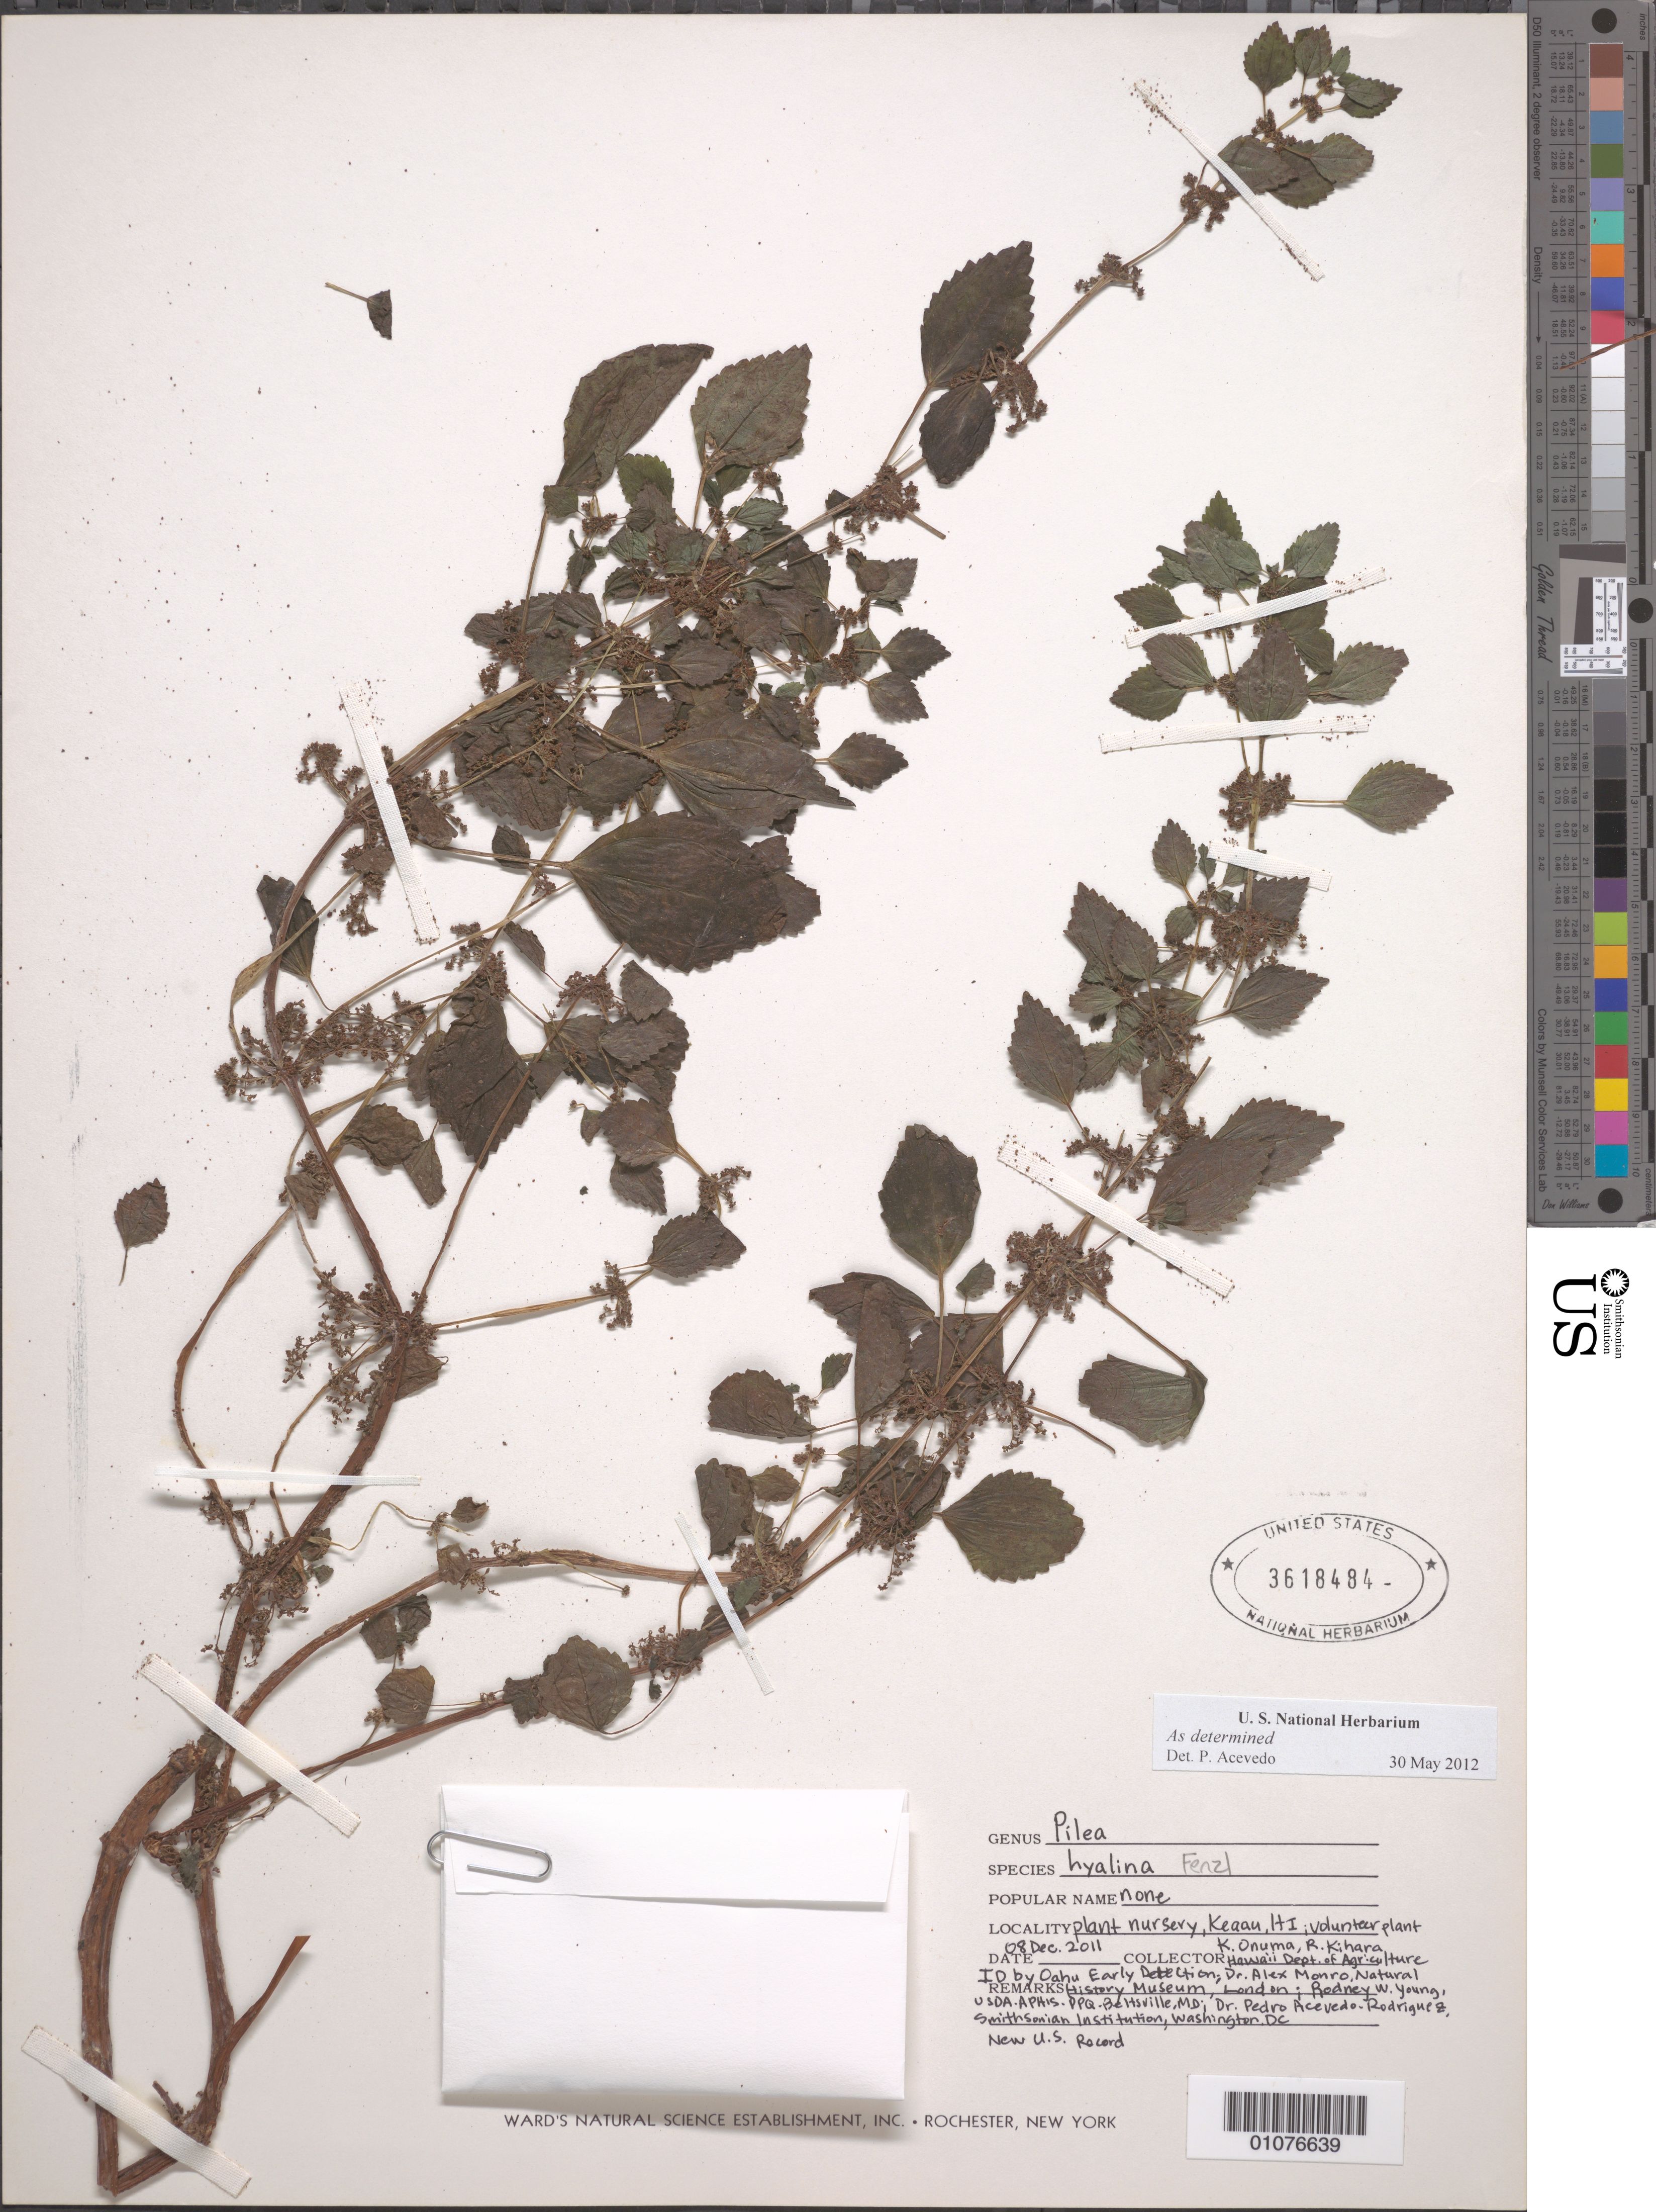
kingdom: Plantae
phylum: Tracheophyta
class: Magnoliopsida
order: Rosales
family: Urticaceae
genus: Pilea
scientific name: Pilea hyalina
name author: Fenzl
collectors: K. Onuma & R. Kihara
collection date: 2011-12-08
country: United States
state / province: Hawaii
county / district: Hawaii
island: Hawaii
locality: plant nursery, Keaau, Hawaii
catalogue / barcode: US 3618484